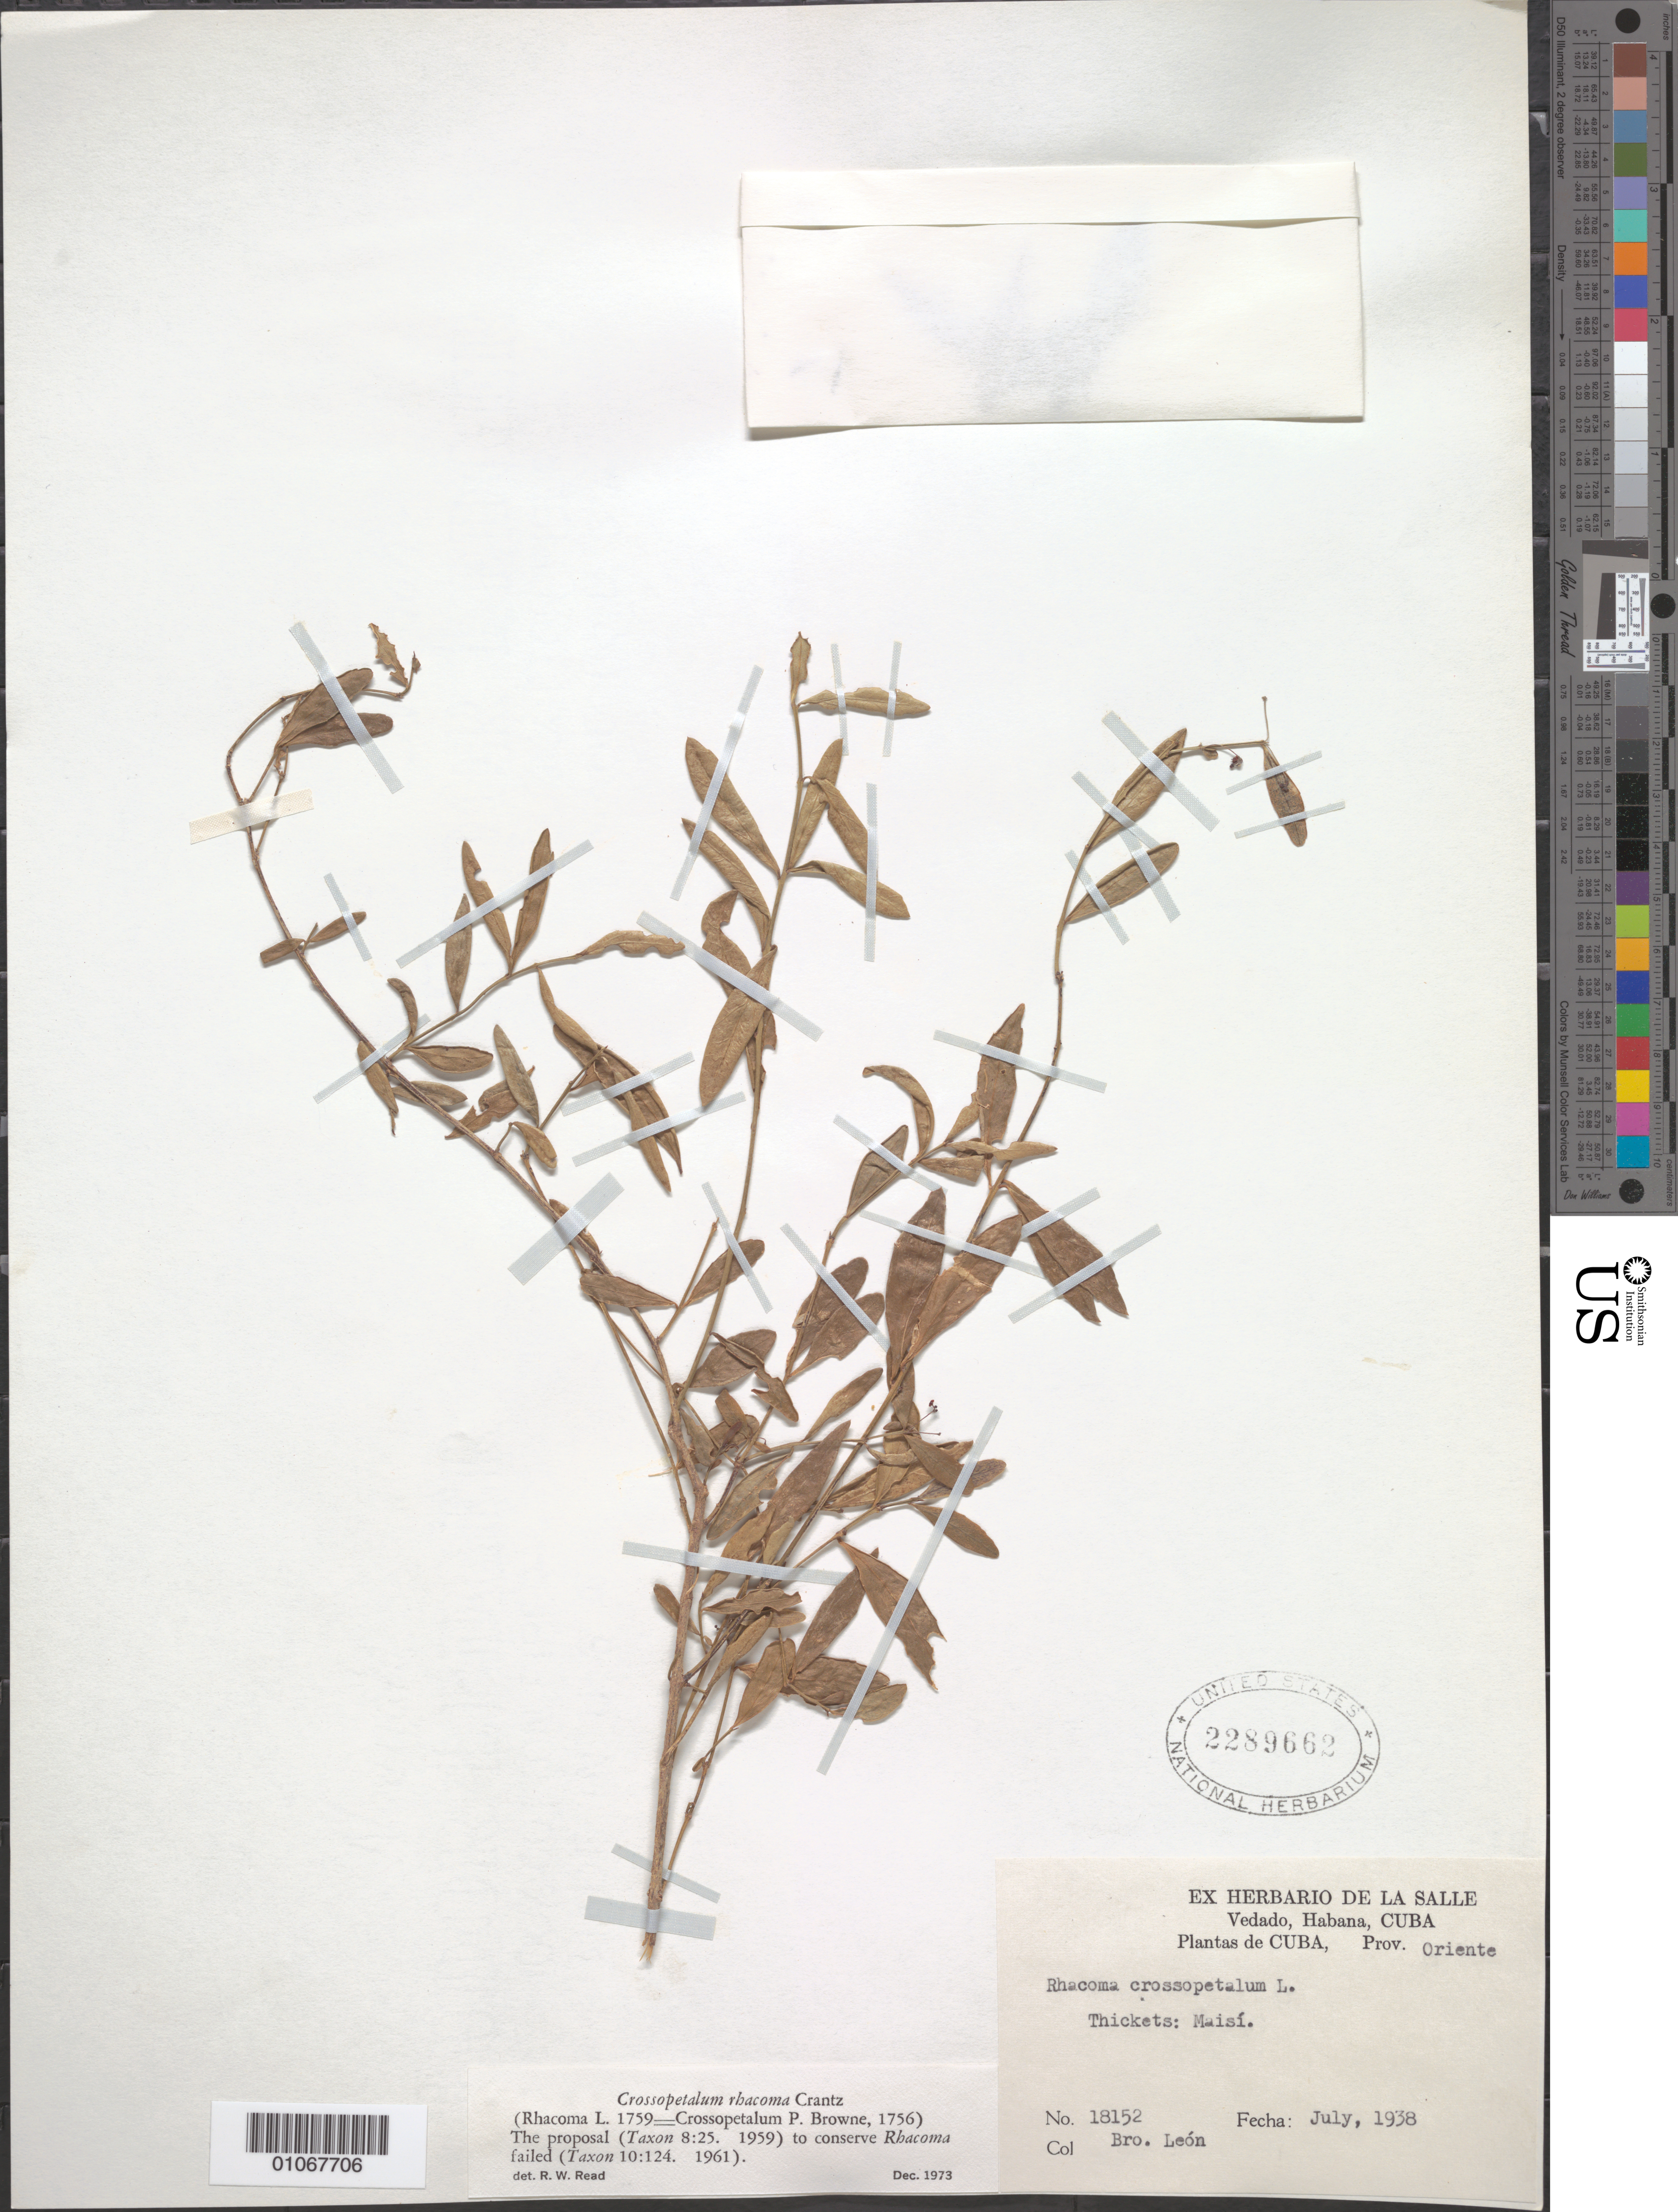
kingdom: Plantae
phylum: Tracheophyta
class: Magnoliopsida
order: Celastrales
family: Celastraceae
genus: Crossopetalum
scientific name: Crossopetalum rhacoma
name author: Crantz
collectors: Bro. León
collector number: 18152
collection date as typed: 01 Jul 1938 to 31 Jul 1938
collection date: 1938-07-01/1938-07-31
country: Cuba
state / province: Oriente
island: Cuba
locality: Thickets: Maisi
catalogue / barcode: US 2289662